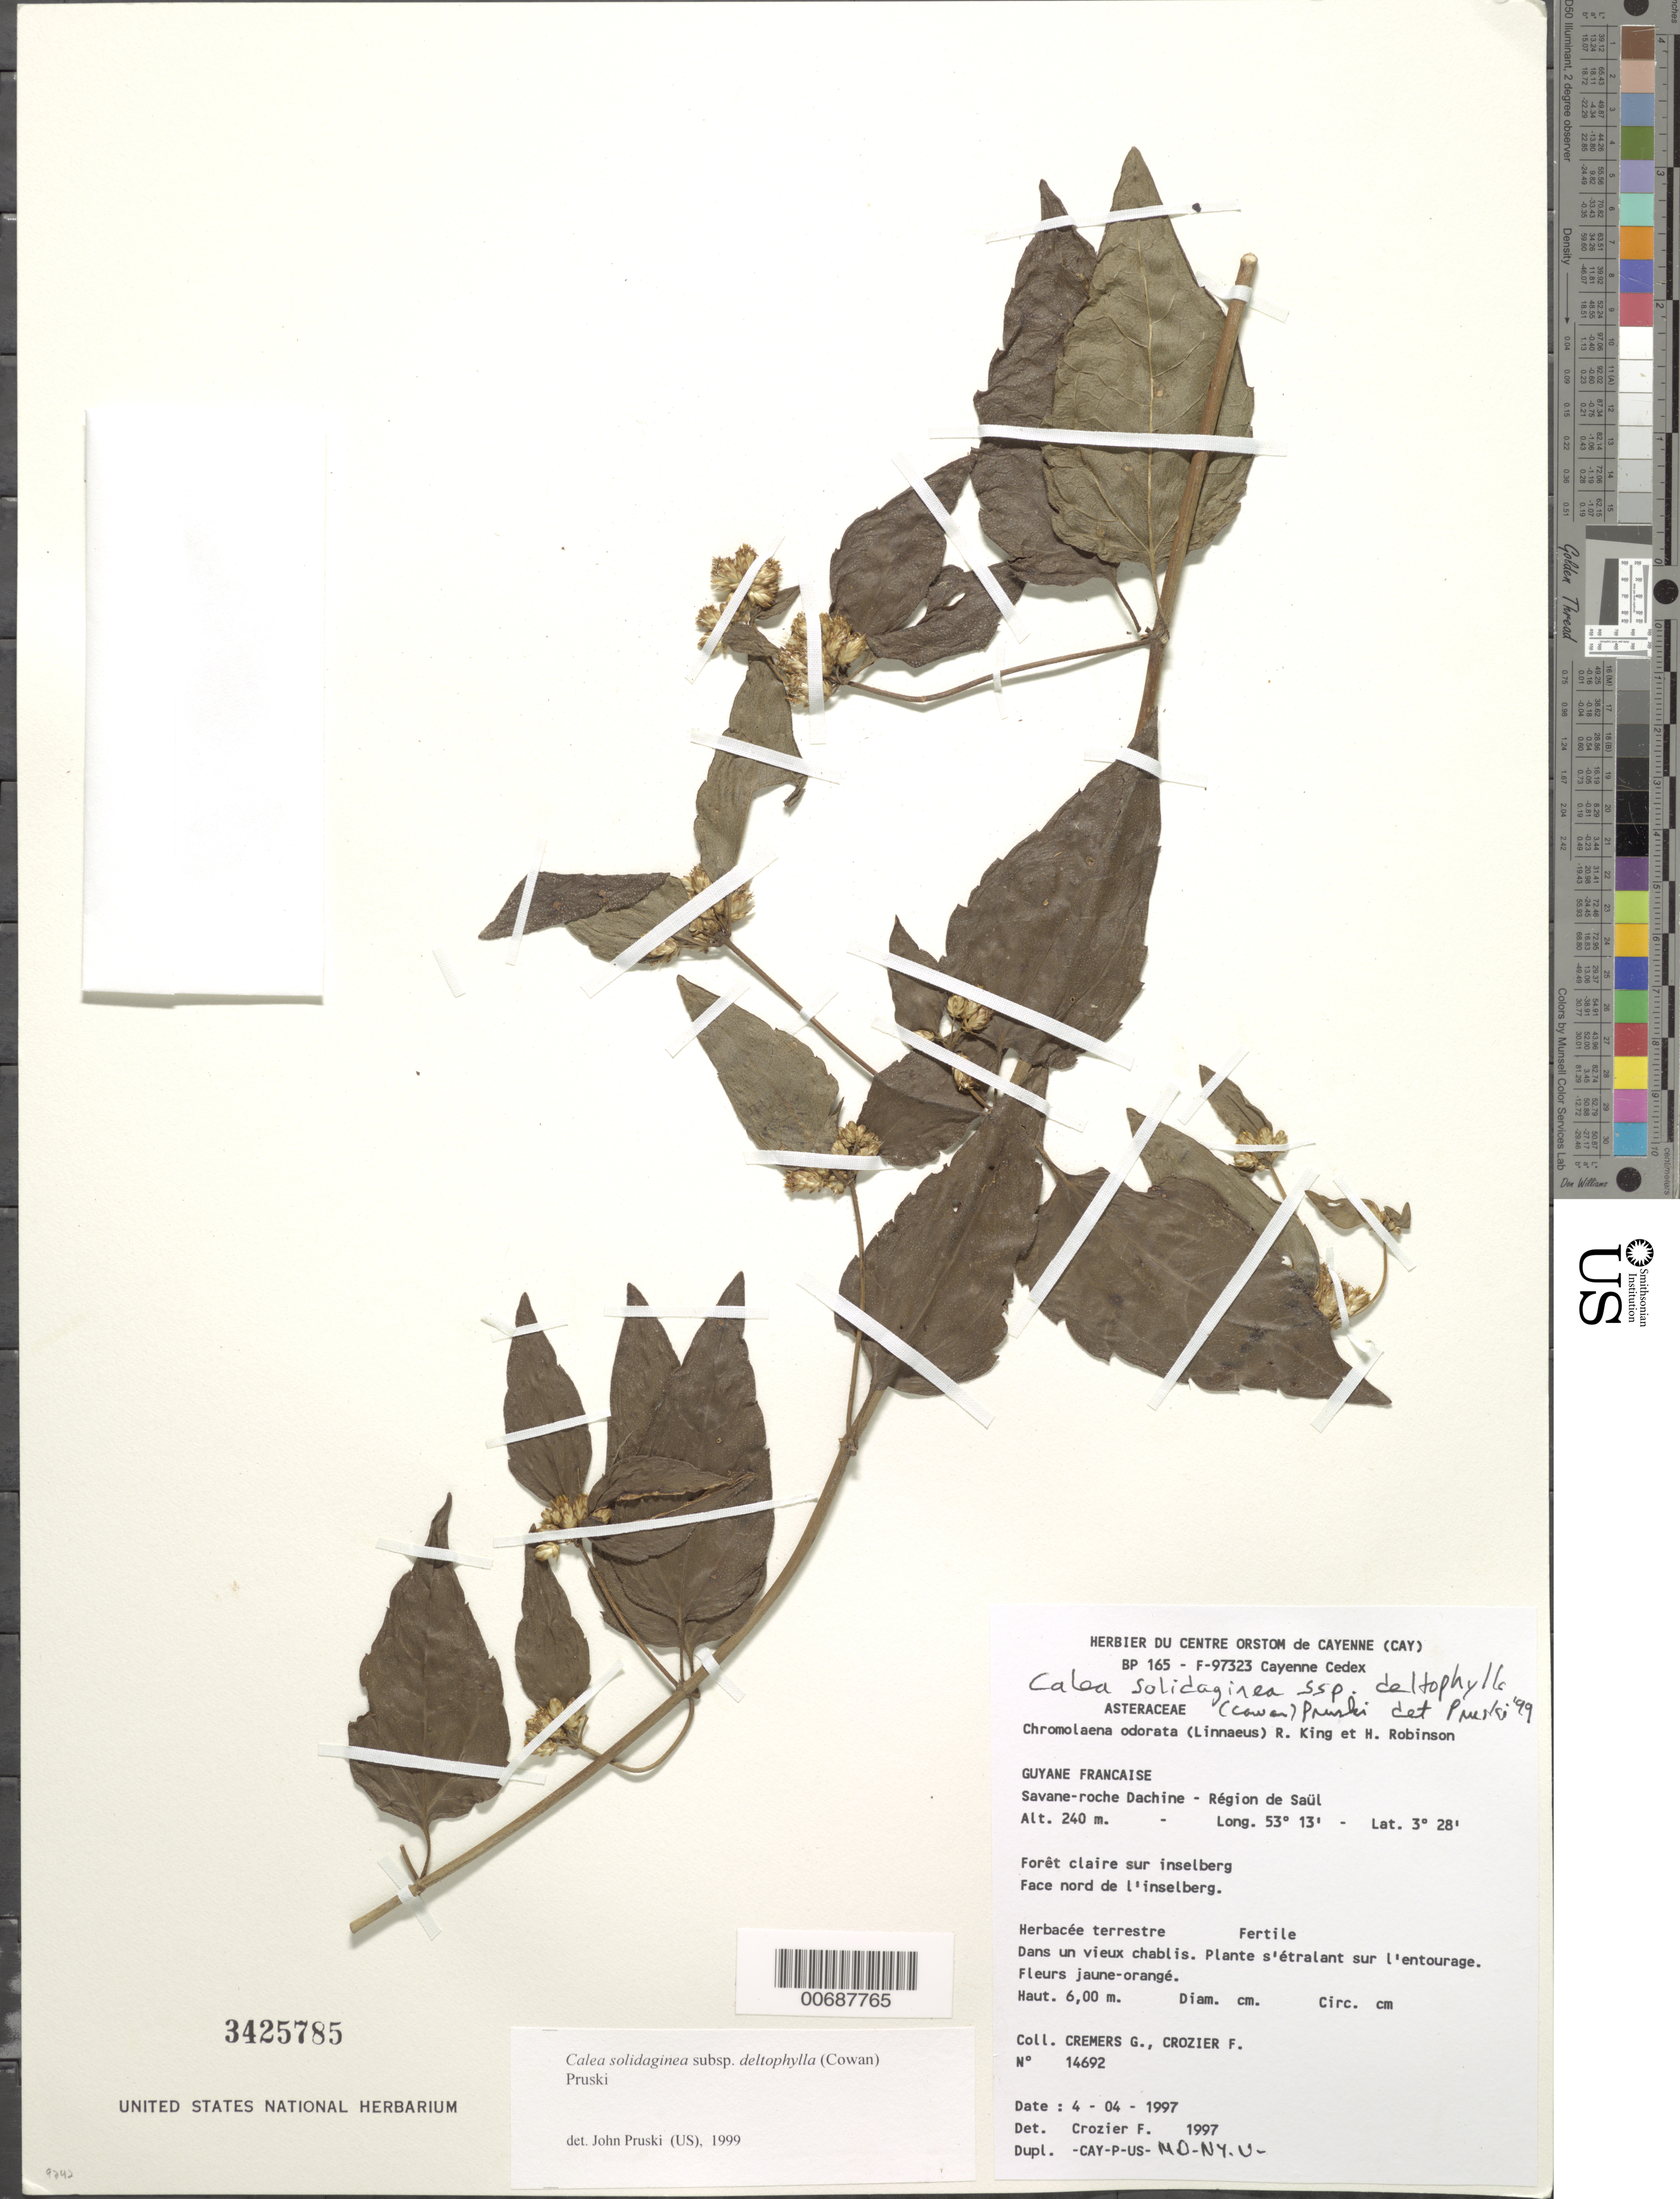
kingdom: Plantae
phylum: Tracheophyta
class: Magnoliopsida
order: Asterales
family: Asteraceae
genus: Calea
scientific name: Calea solidaginea subsp. deltophylla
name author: (R.S. Cowan) Pruski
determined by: Pruski, J. F.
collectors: G. Cremers & F. Crozier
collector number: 14692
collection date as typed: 4-Apr-97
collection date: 1997-04-04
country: French Guiana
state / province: Saint-Laurent-du-Maroni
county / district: Saül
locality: Saül, savane-roche Dachine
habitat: Forêt claire sur inselberg. Face nord de l 'inselberg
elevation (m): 240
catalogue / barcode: US 3425785